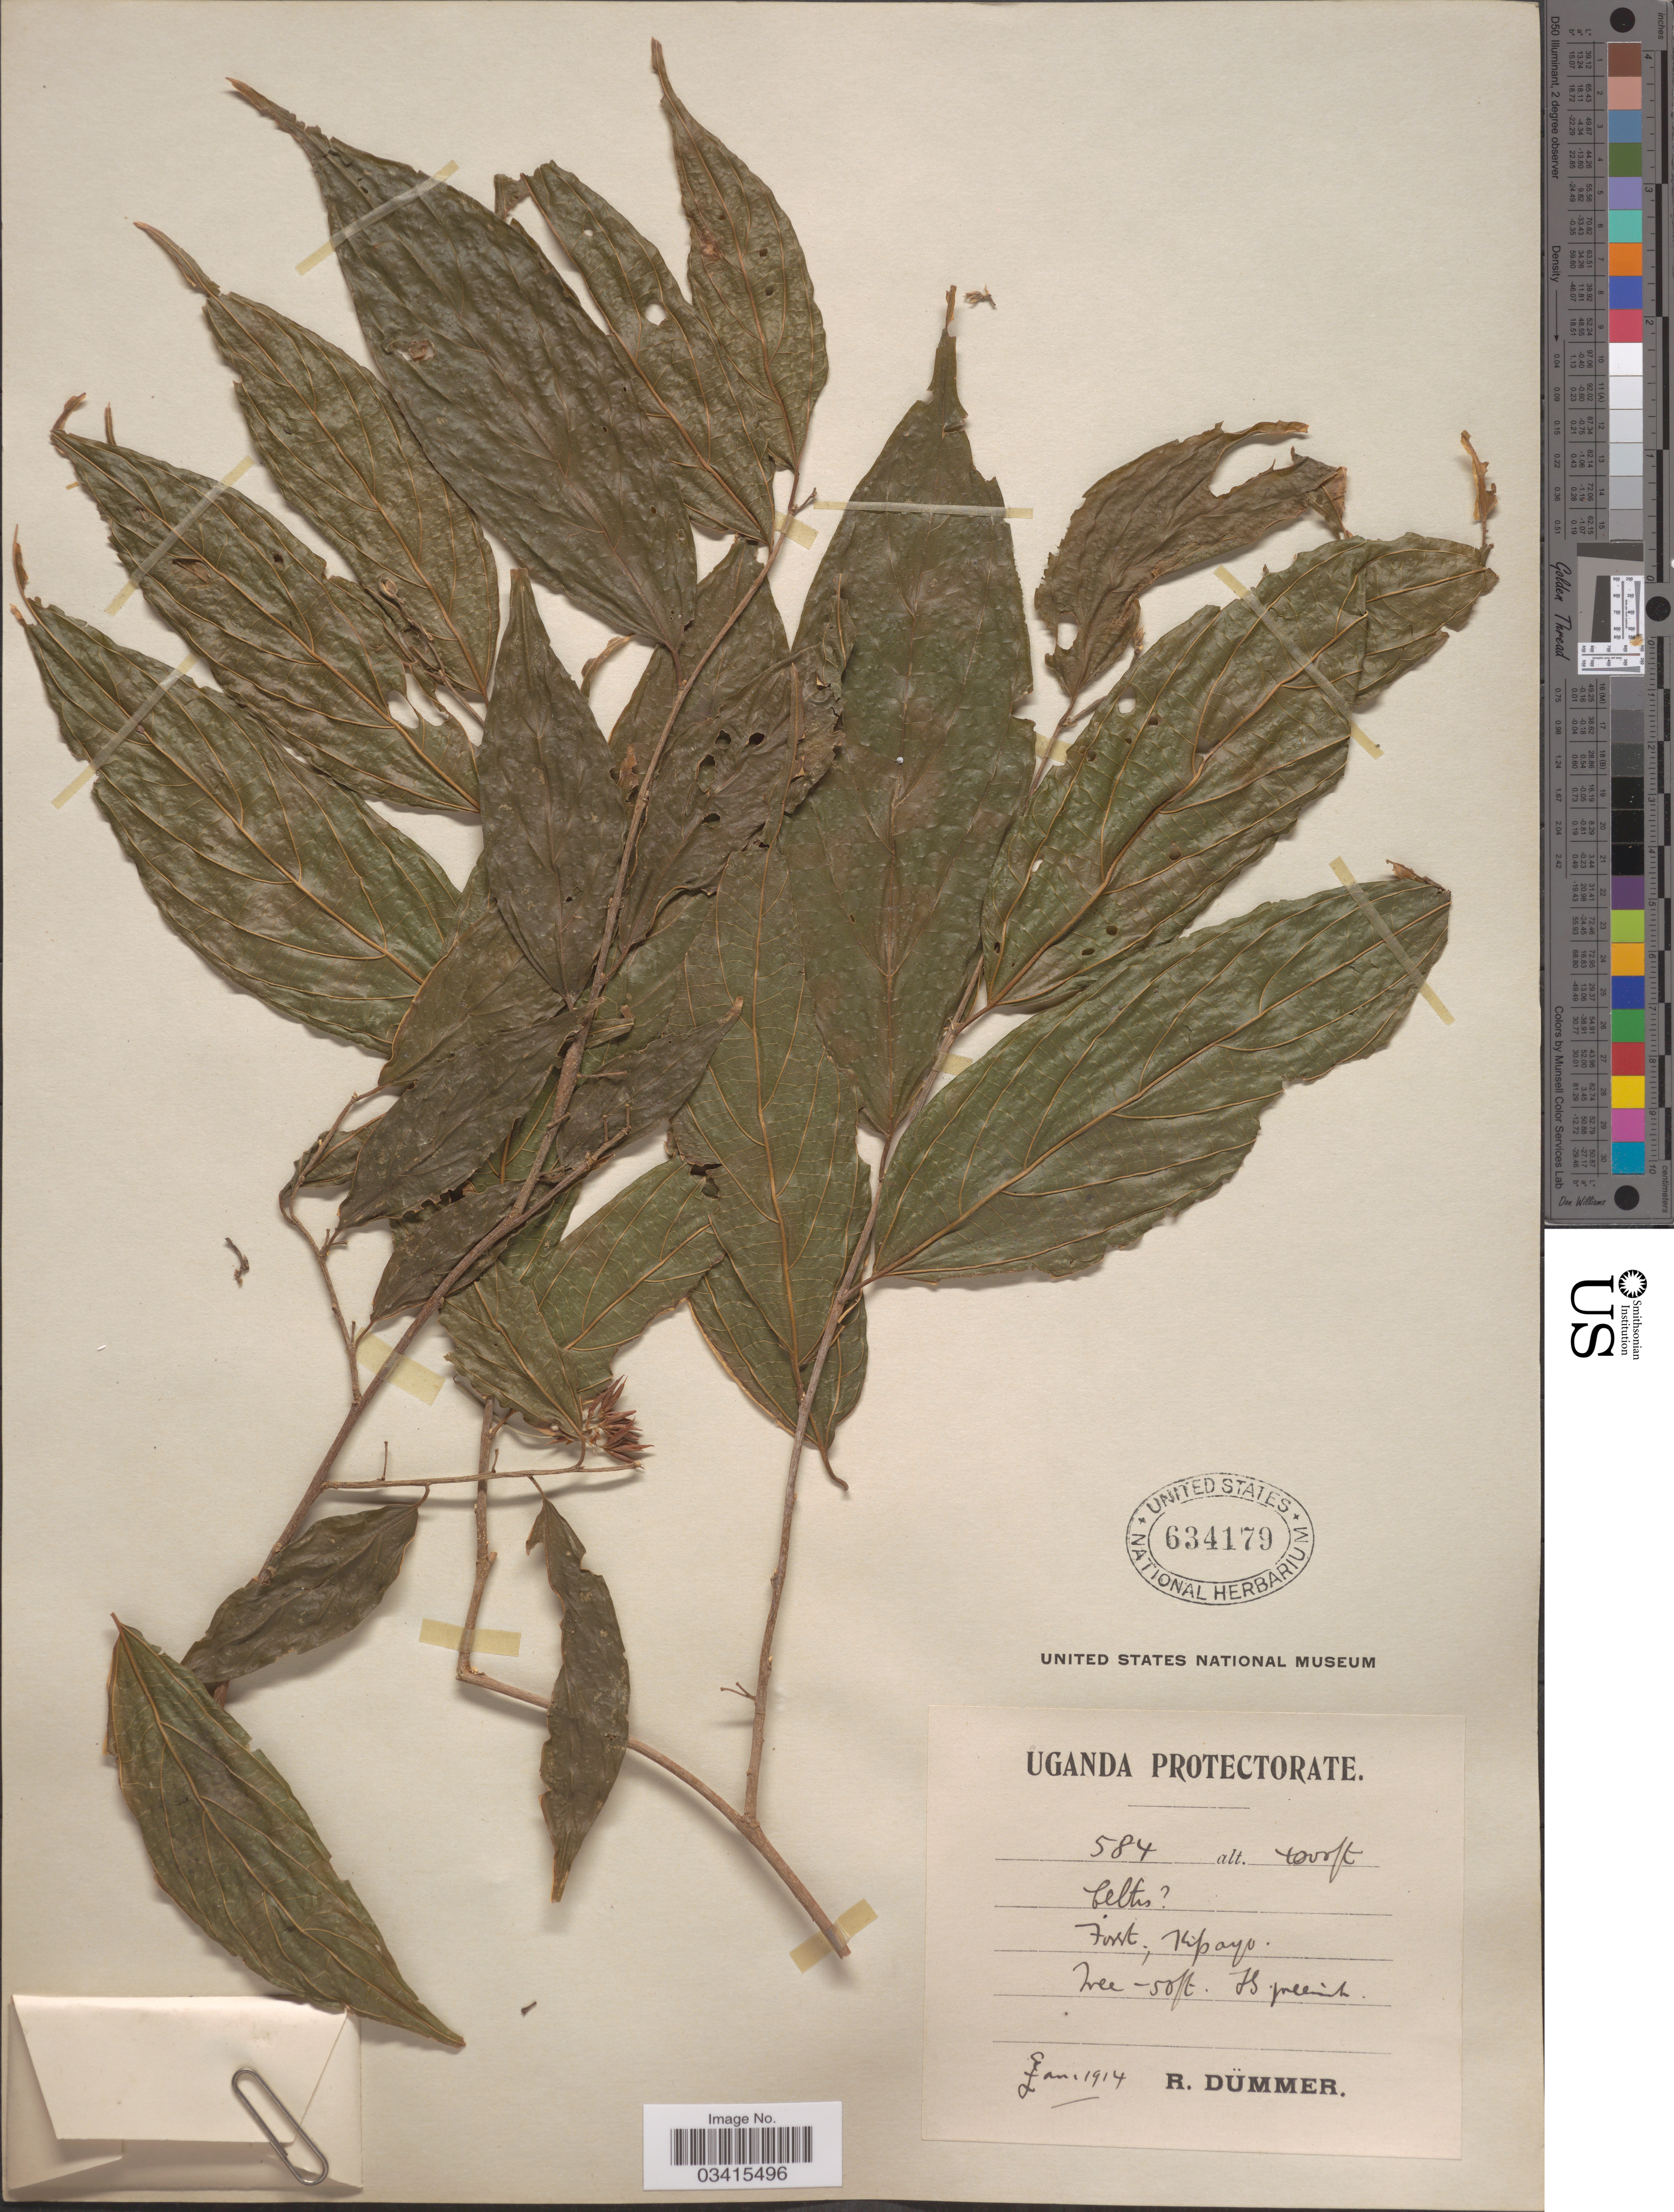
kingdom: Plantae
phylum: Tracheophyta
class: Magnoliopsida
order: Rosales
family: Cannabaceae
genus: Celtis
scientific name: Celtis sp.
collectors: R. A. Dümmer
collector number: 584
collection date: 1914-01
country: Uganda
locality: Uganda Protectorate. Forest, Kipayo.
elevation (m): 1219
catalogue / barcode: US 634179